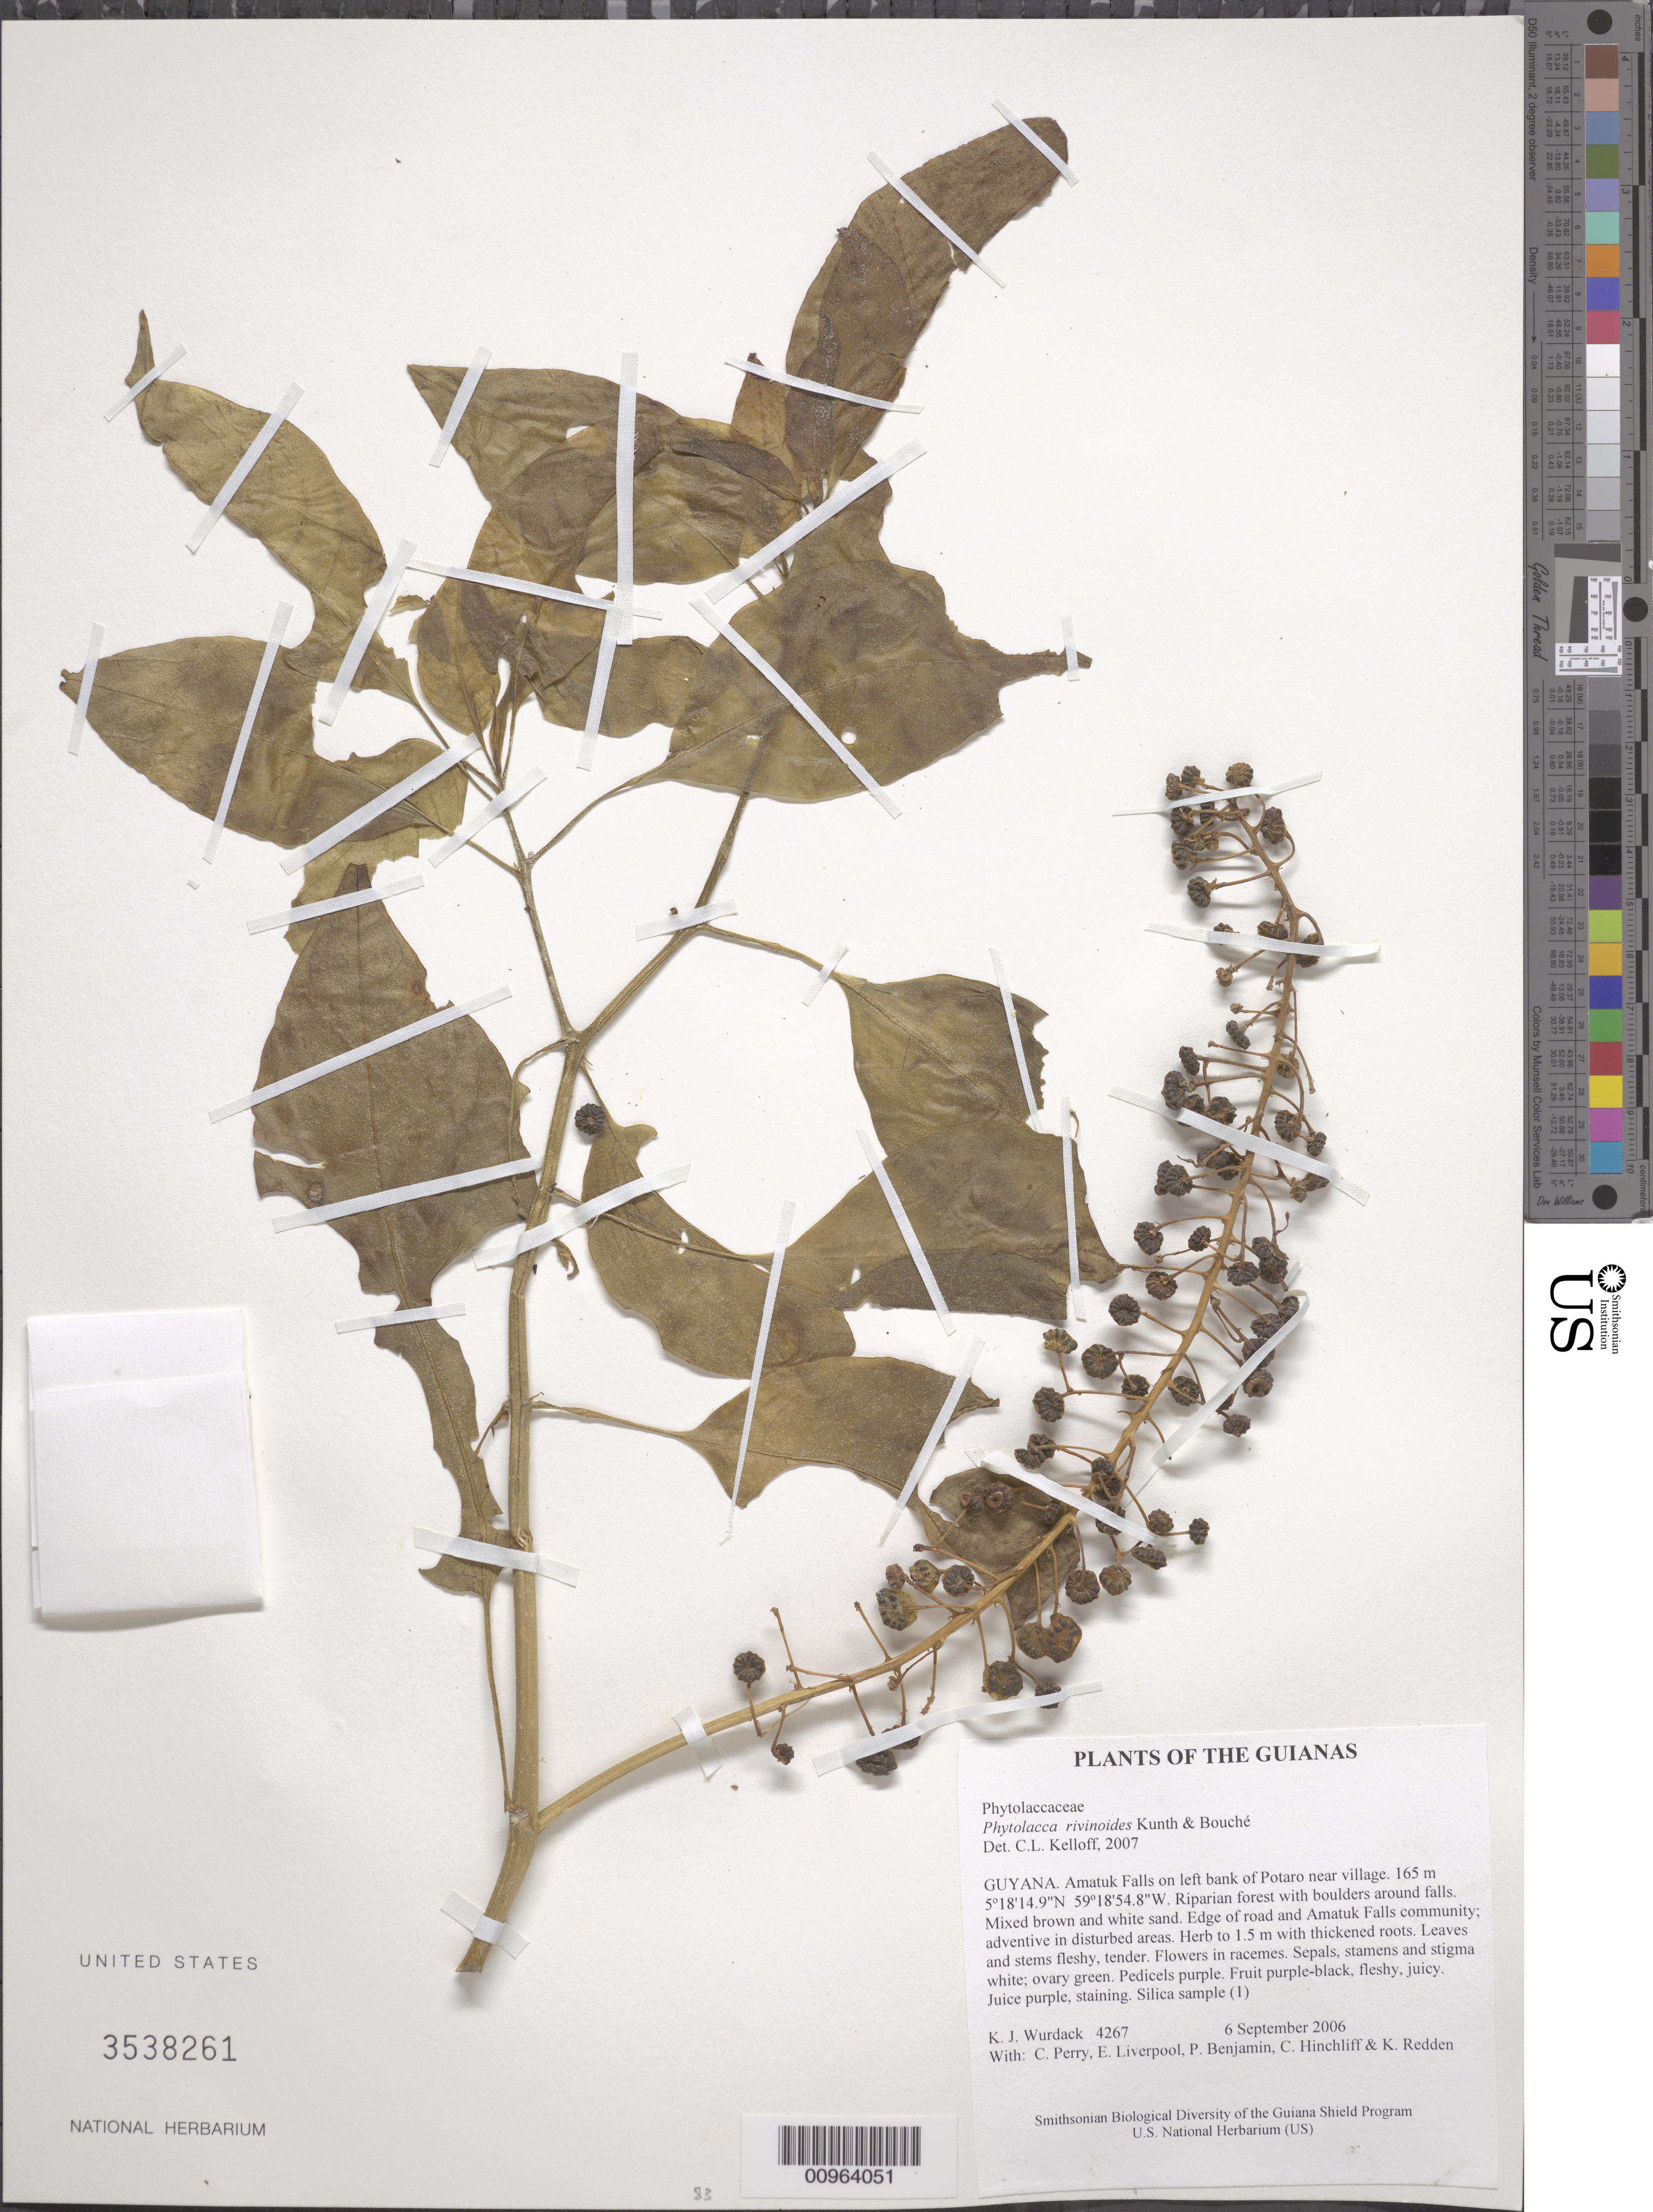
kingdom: Plantae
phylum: Tracheophyta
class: Magnoliopsida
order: Caryophyllales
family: Phytolaccaceae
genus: Phytolacca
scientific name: Phytolacca rivinoides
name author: Kunth & C.D. Bouché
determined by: Kelloff, Carol L., (US), Smithsonian Institution - National Museum of Natural History (UNITED STATES)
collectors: K. Wurdack, C. Perry, E. Liverpool, P. Benjamin, C. E. Hinchliff & K. M. Redden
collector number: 4267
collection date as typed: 6 September 2006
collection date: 2006-09-06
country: Guyana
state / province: Potaro-Siparuni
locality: Amatuk Falls on left bank of Potaro near village.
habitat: Riparian forest with boulders around falls. Mixed brown and white sand.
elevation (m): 165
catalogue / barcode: US 3538261